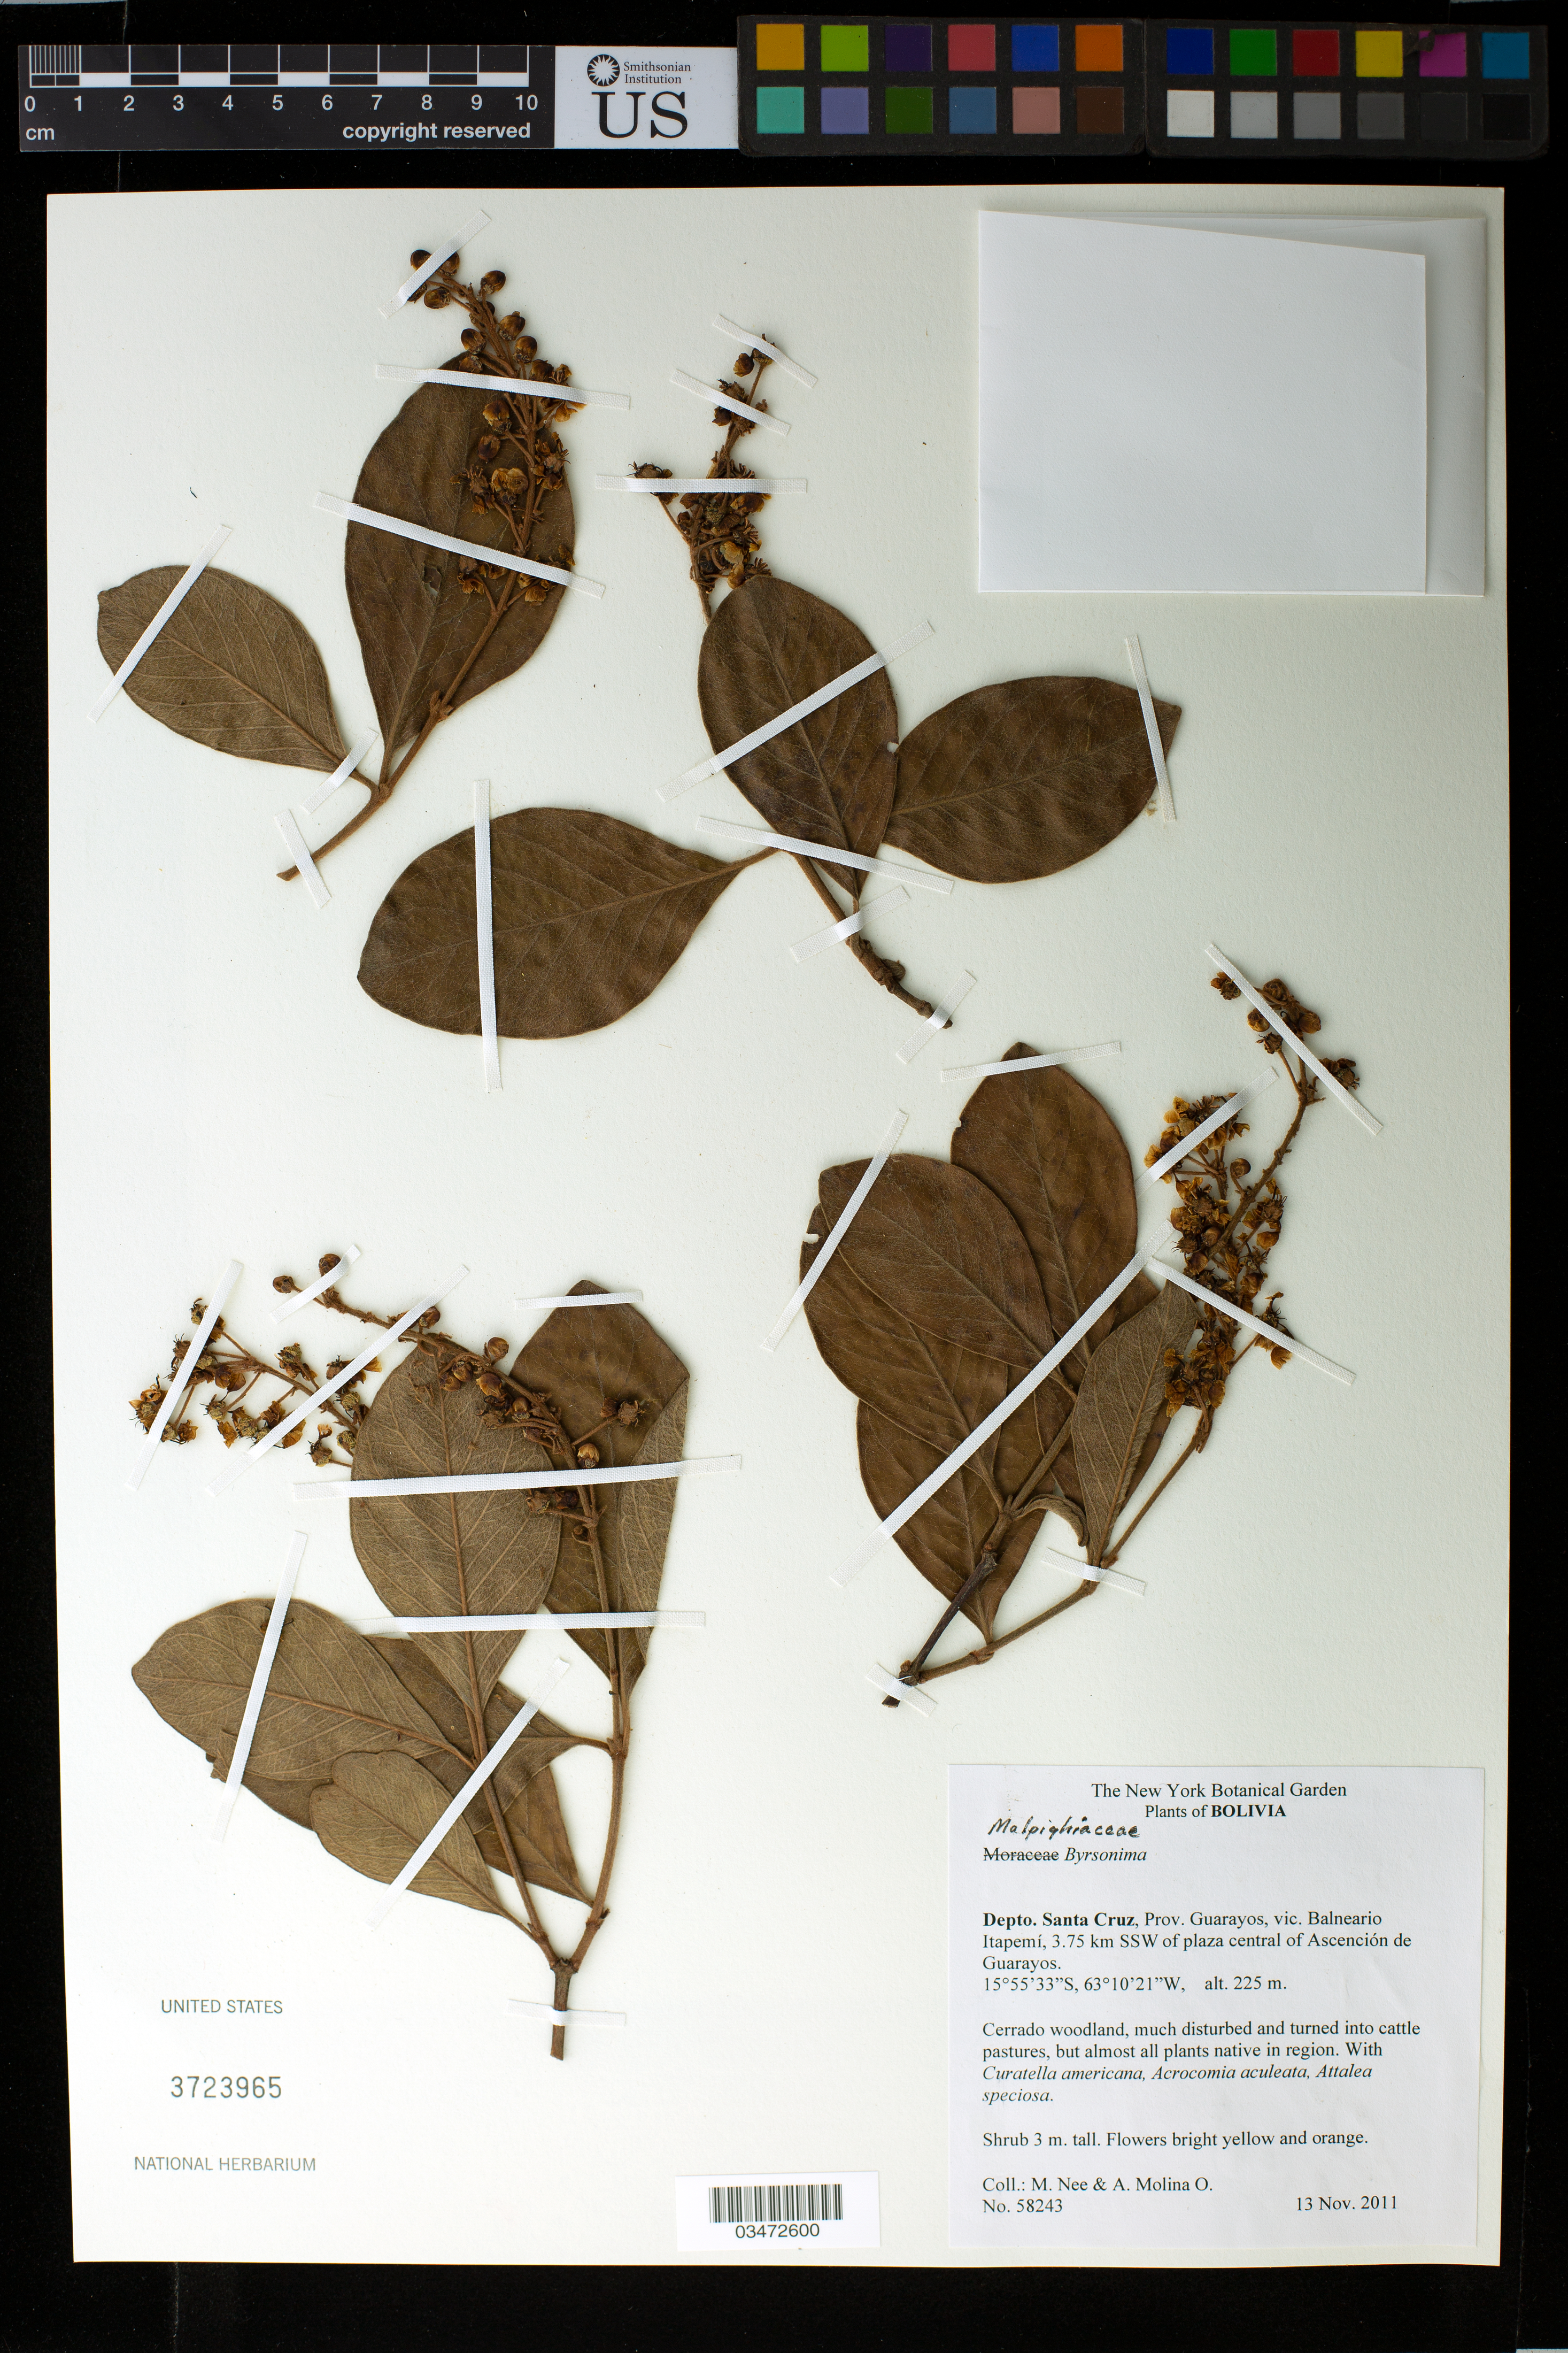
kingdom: Plantae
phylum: Tracheophyta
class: Magnoliopsida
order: Malpighiales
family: Malpighiaceae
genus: Byrsonima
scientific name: Byrsonima sp.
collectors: M. Nee & A. Molina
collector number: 58243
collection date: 2011-11-13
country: Bolivia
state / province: Santa Cruz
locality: Prov. Guarayos, vic. Balneario Itapemi, 3.75 km SSW of plaza central of Ascencion de Guarayos.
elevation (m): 225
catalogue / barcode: US 3723965